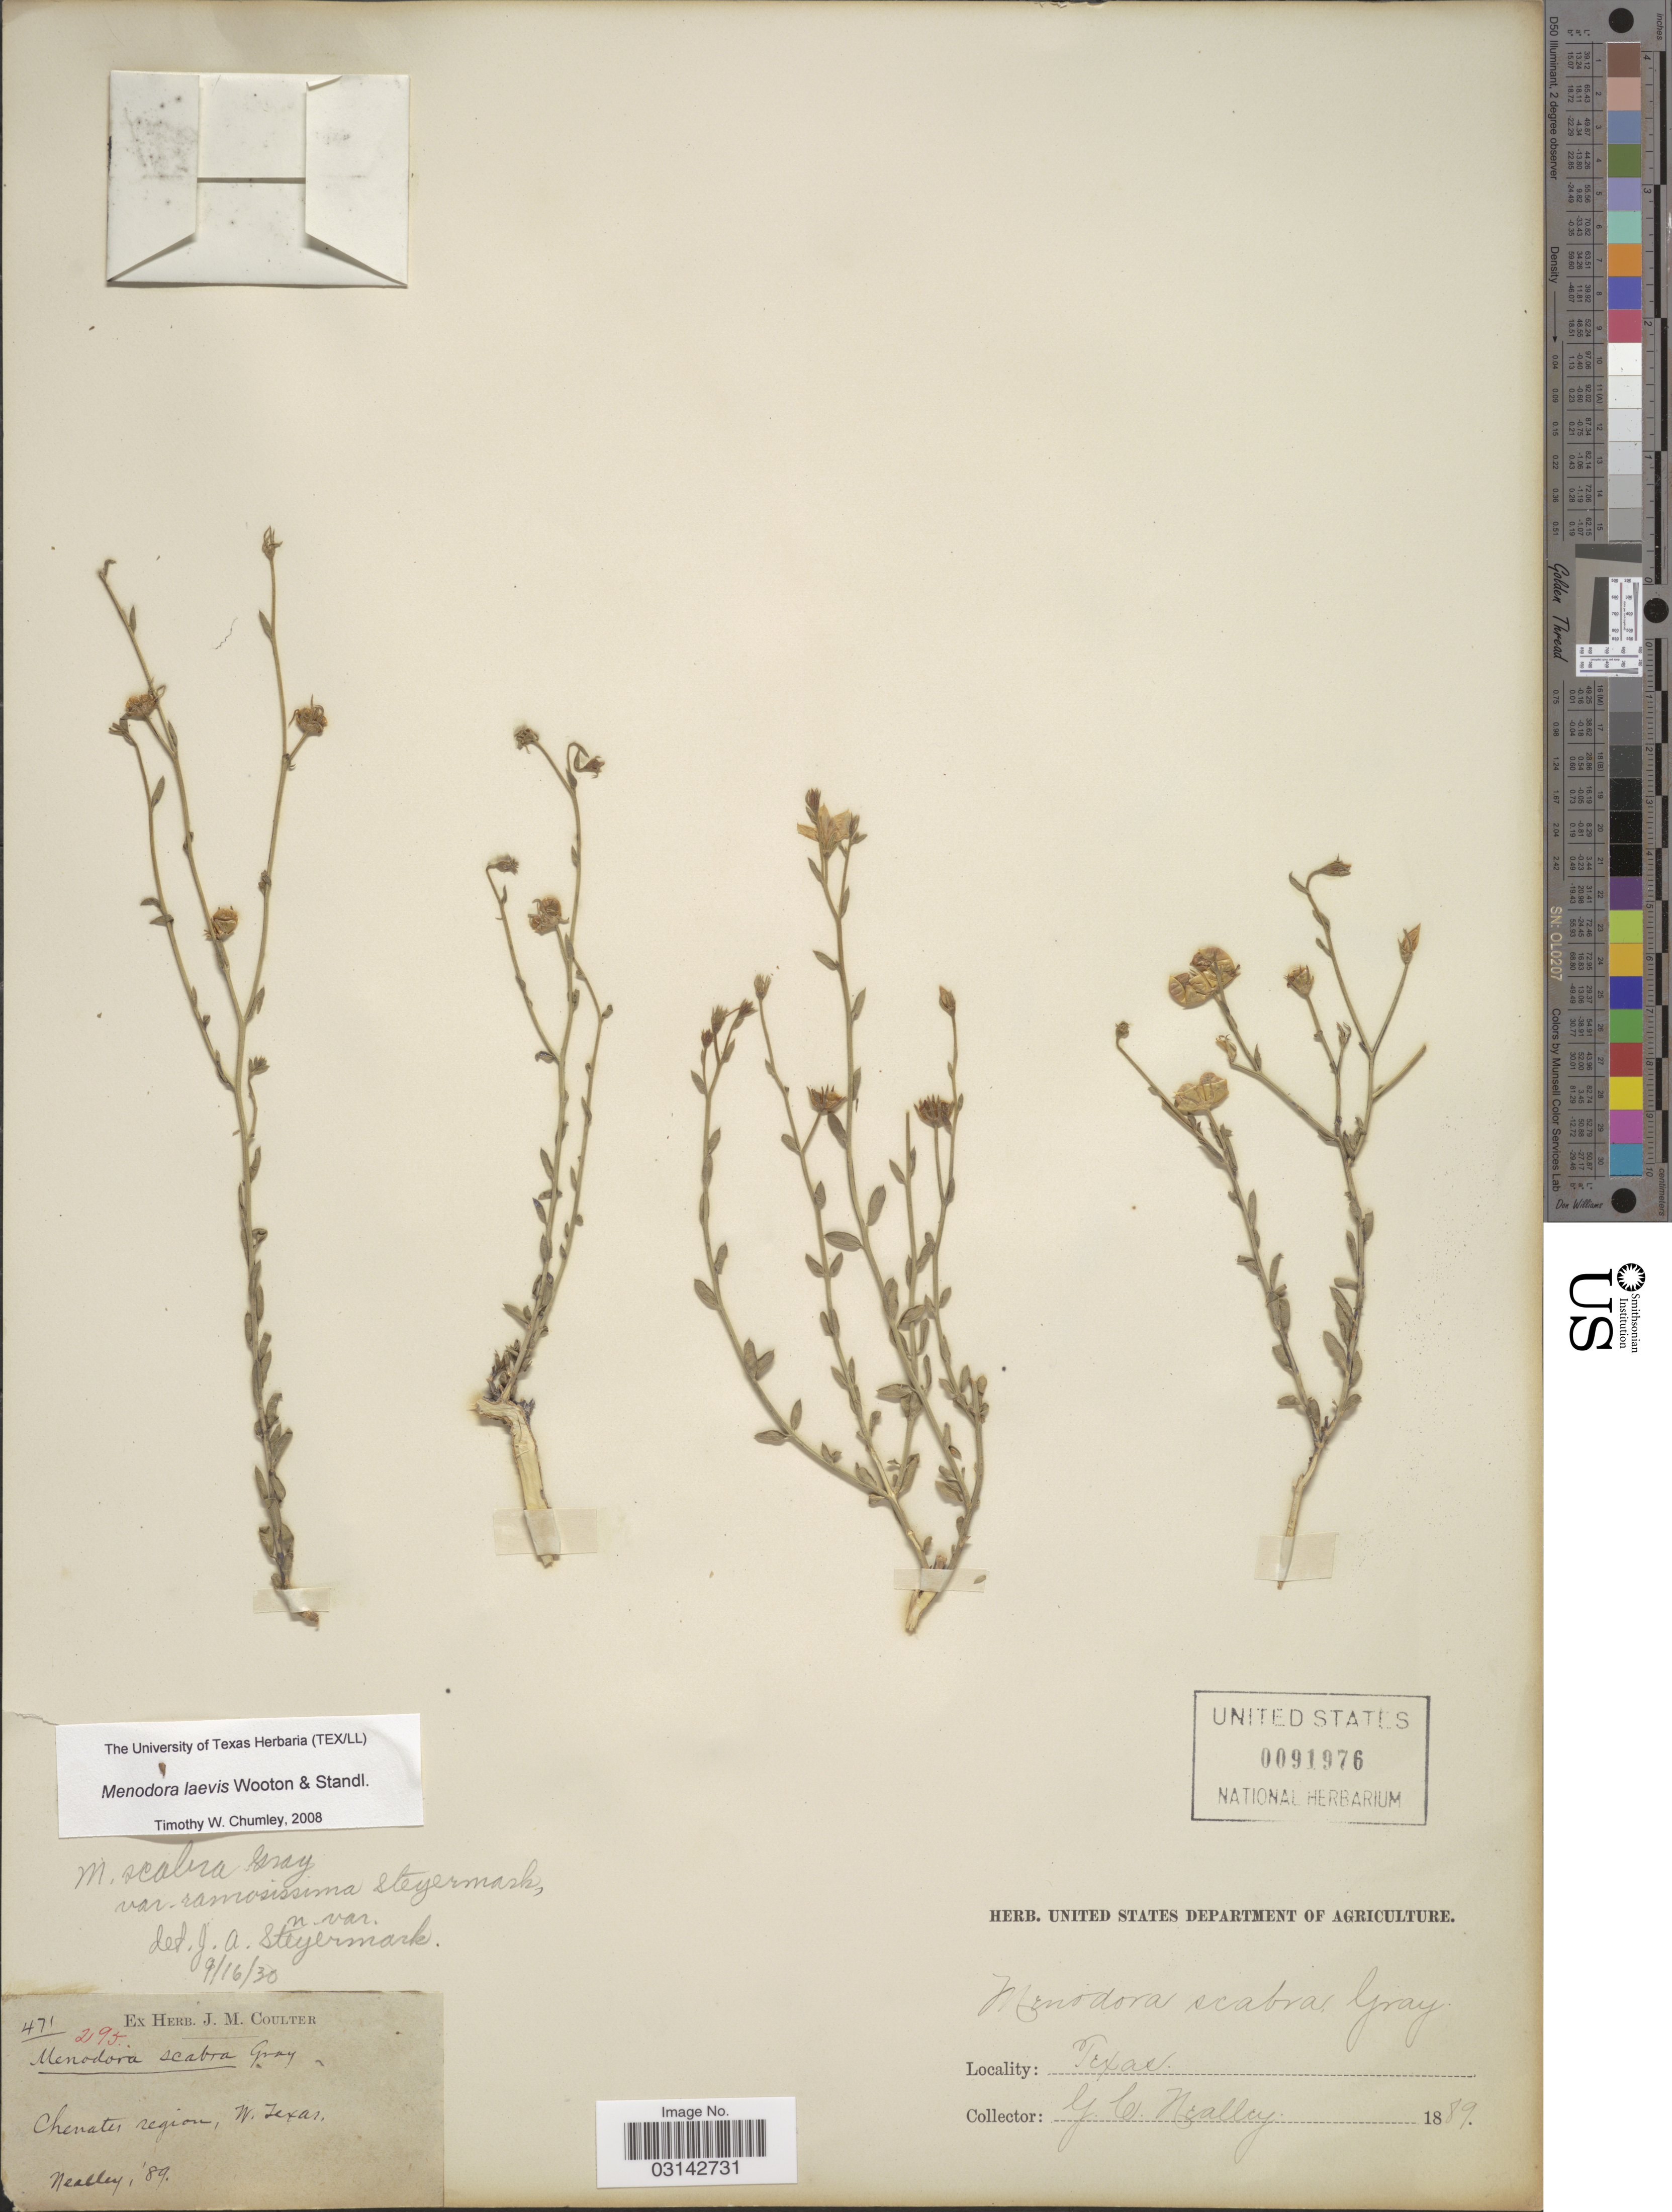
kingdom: Plantae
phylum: Tracheophyta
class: Magnoliopsida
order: Lamiales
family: Oleaceae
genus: Menodora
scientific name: Menodora laevis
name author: Wooton & Standl.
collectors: G. C. Nealley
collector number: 471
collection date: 1889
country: United States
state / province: Texas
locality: Chenates region, W. Texas.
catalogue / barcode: US 91976